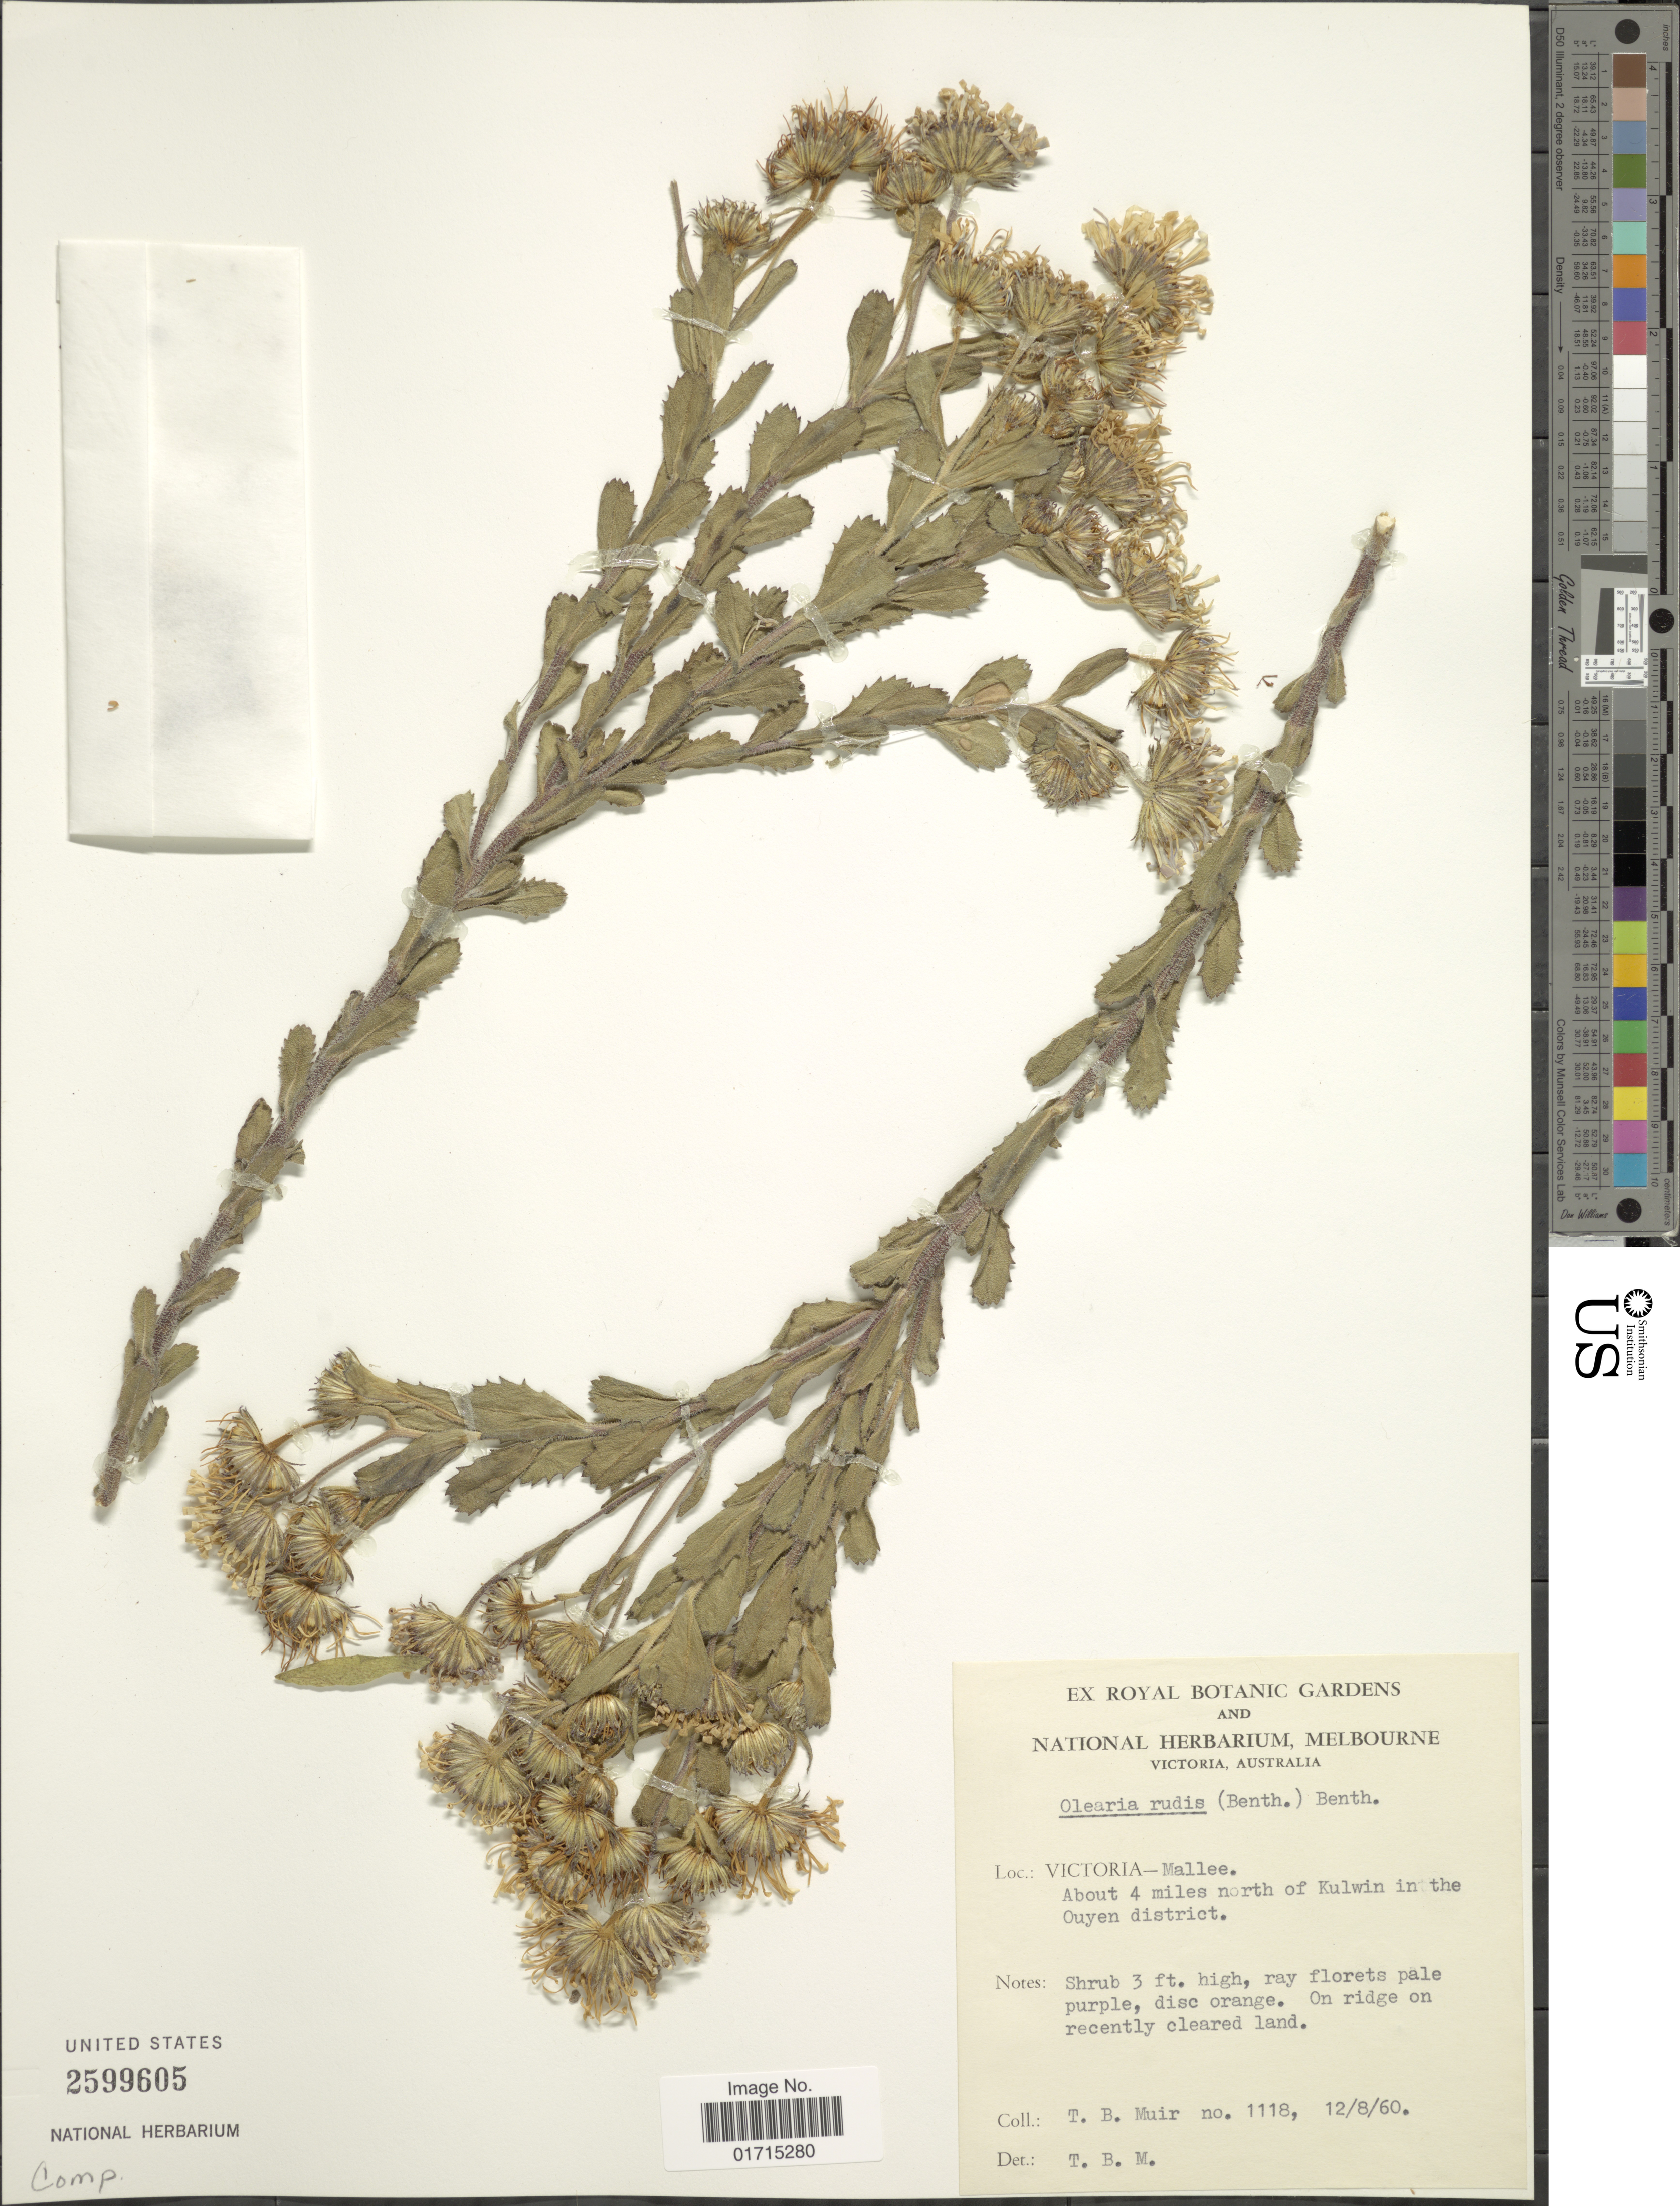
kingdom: Plantae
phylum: Tracheophyta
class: Magnoliopsida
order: Asterales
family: Asteraceae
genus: Olearia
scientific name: Olearia rudis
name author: (Benth.) F. Muell. ex Benth.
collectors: T. Muir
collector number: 1118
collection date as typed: Transcribed d/m/y: 12/8/60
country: Australia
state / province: Victoria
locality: Victoria-Malle. About 4 miles north of Kulwin in the Ouyen district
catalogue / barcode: US 2599605